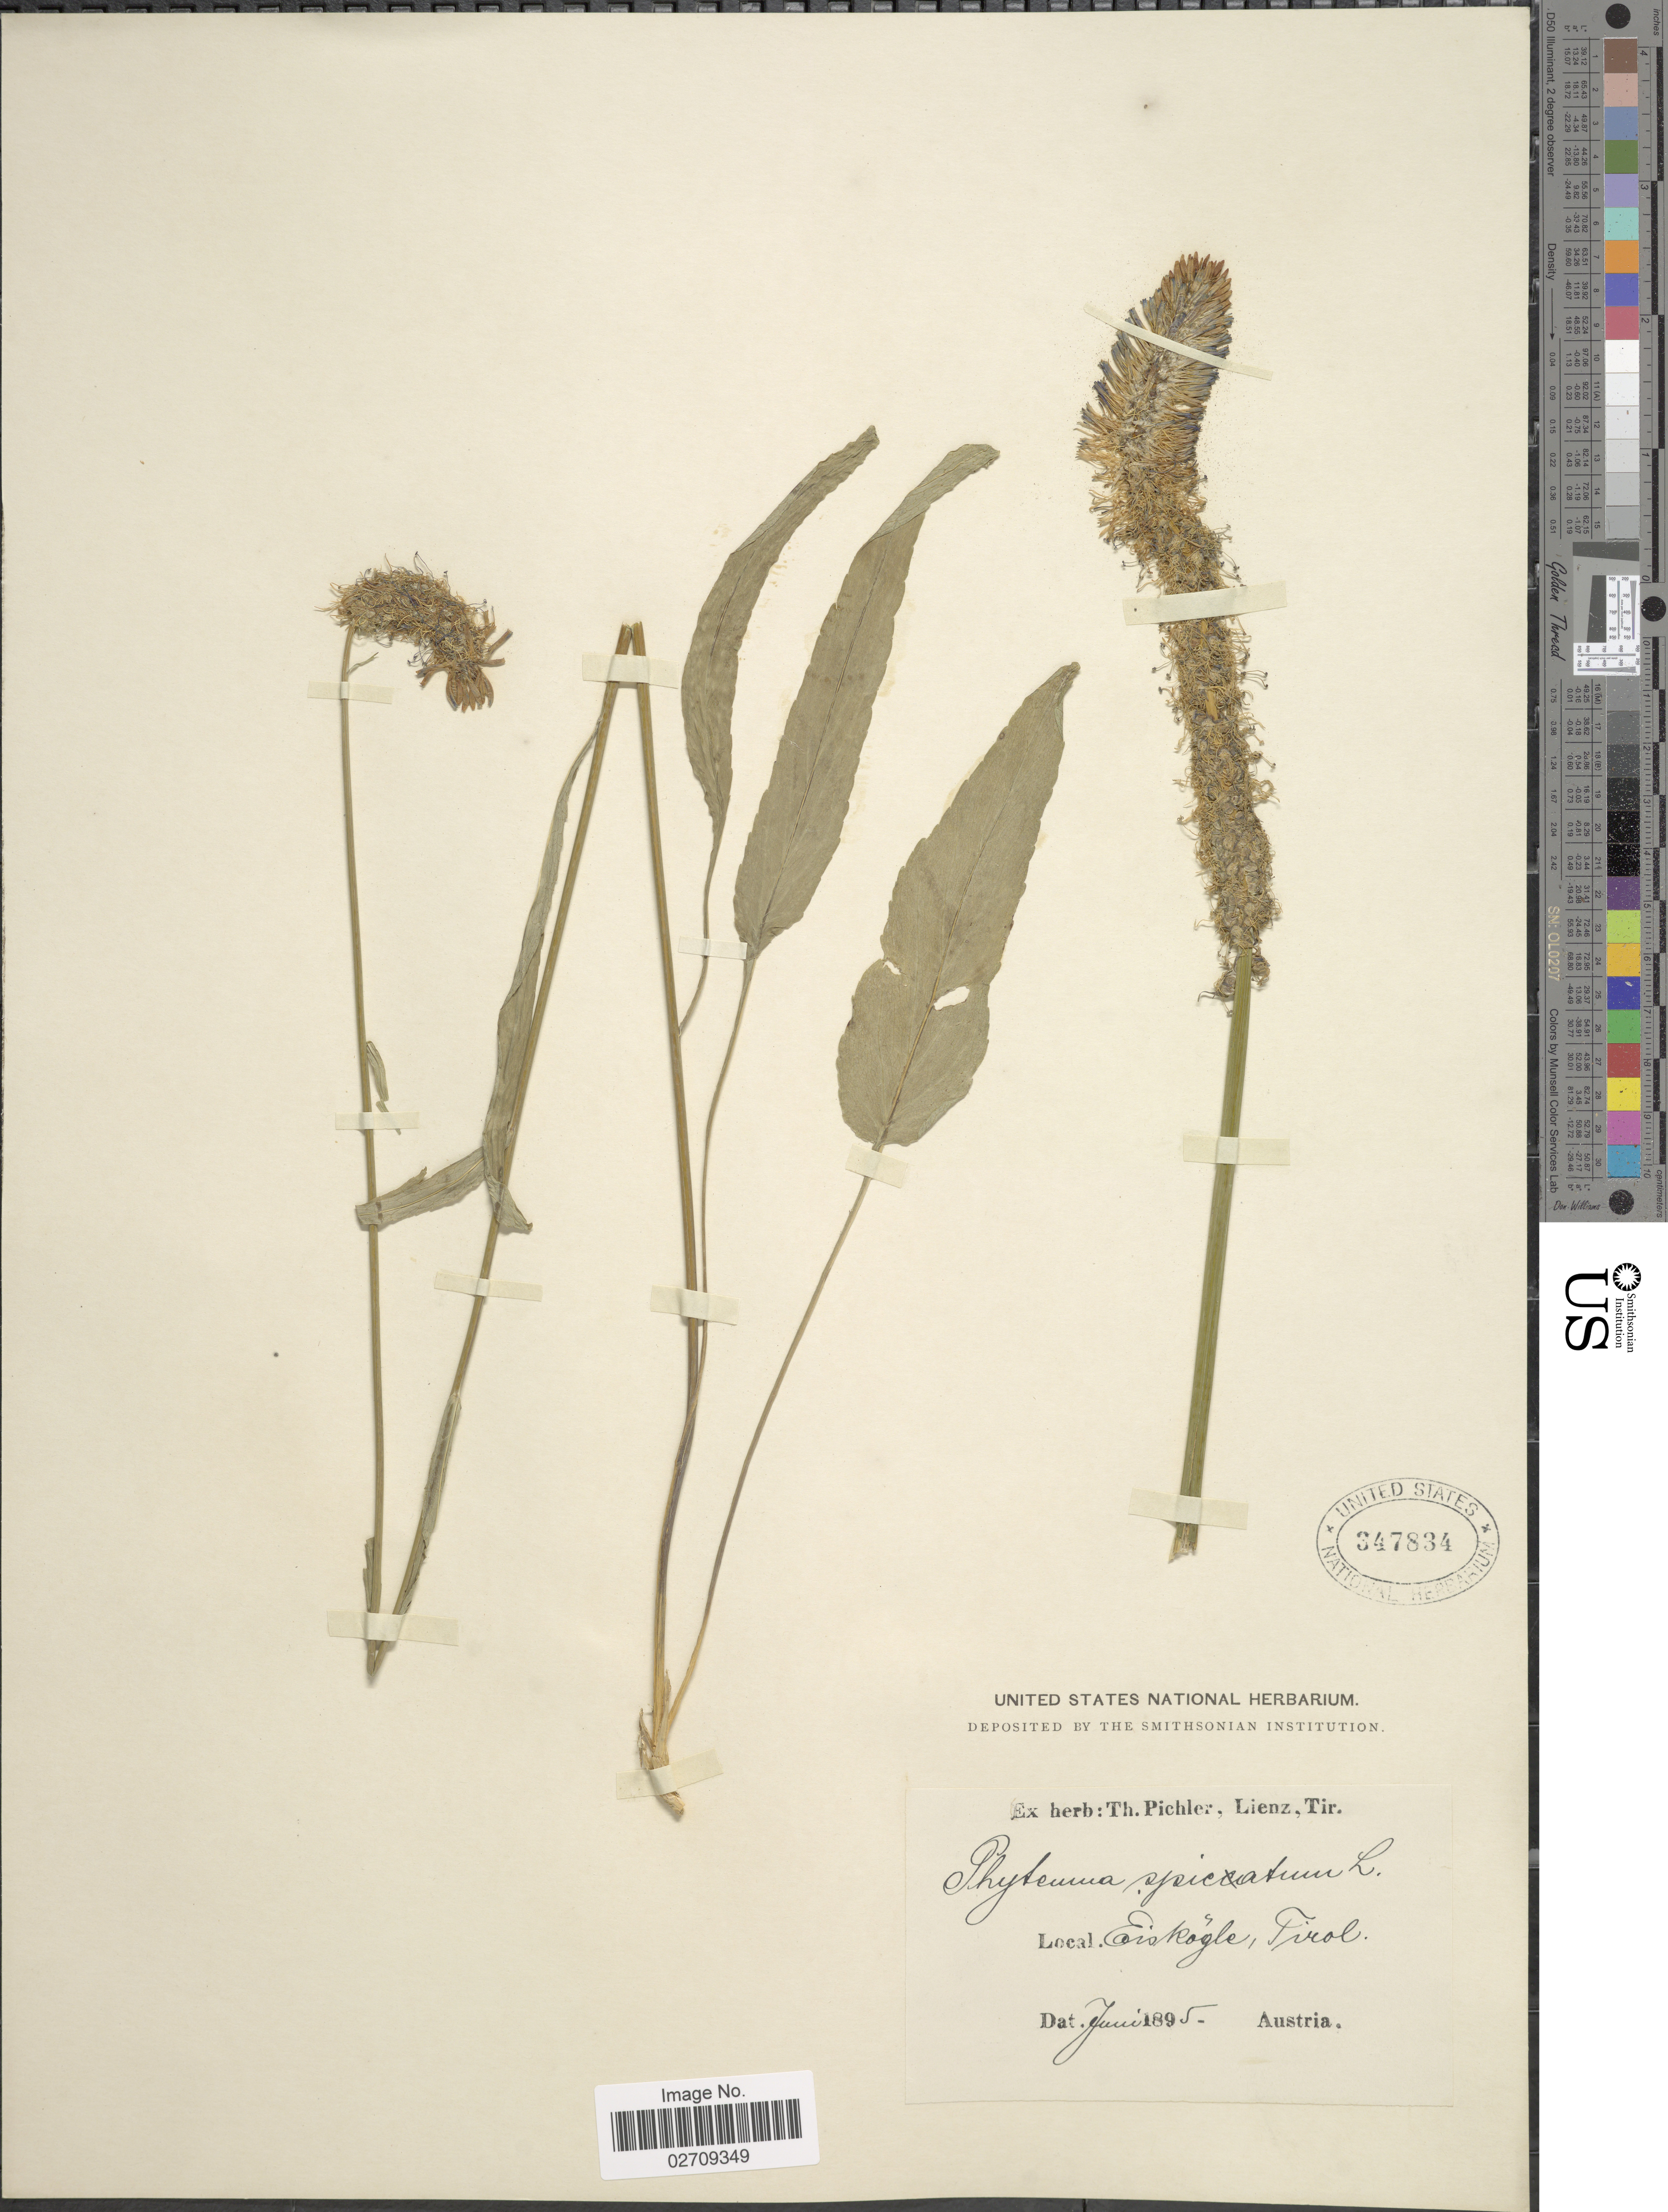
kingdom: Plantae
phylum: Tracheophyta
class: Magnoliopsida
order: Asterales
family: Campanulaceae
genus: Phyteuma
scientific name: Phyteuma spicatum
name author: L.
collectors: ex herb. T. Pichler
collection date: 1895-06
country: Austria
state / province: Tirol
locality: Eiskogle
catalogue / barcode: US 347834